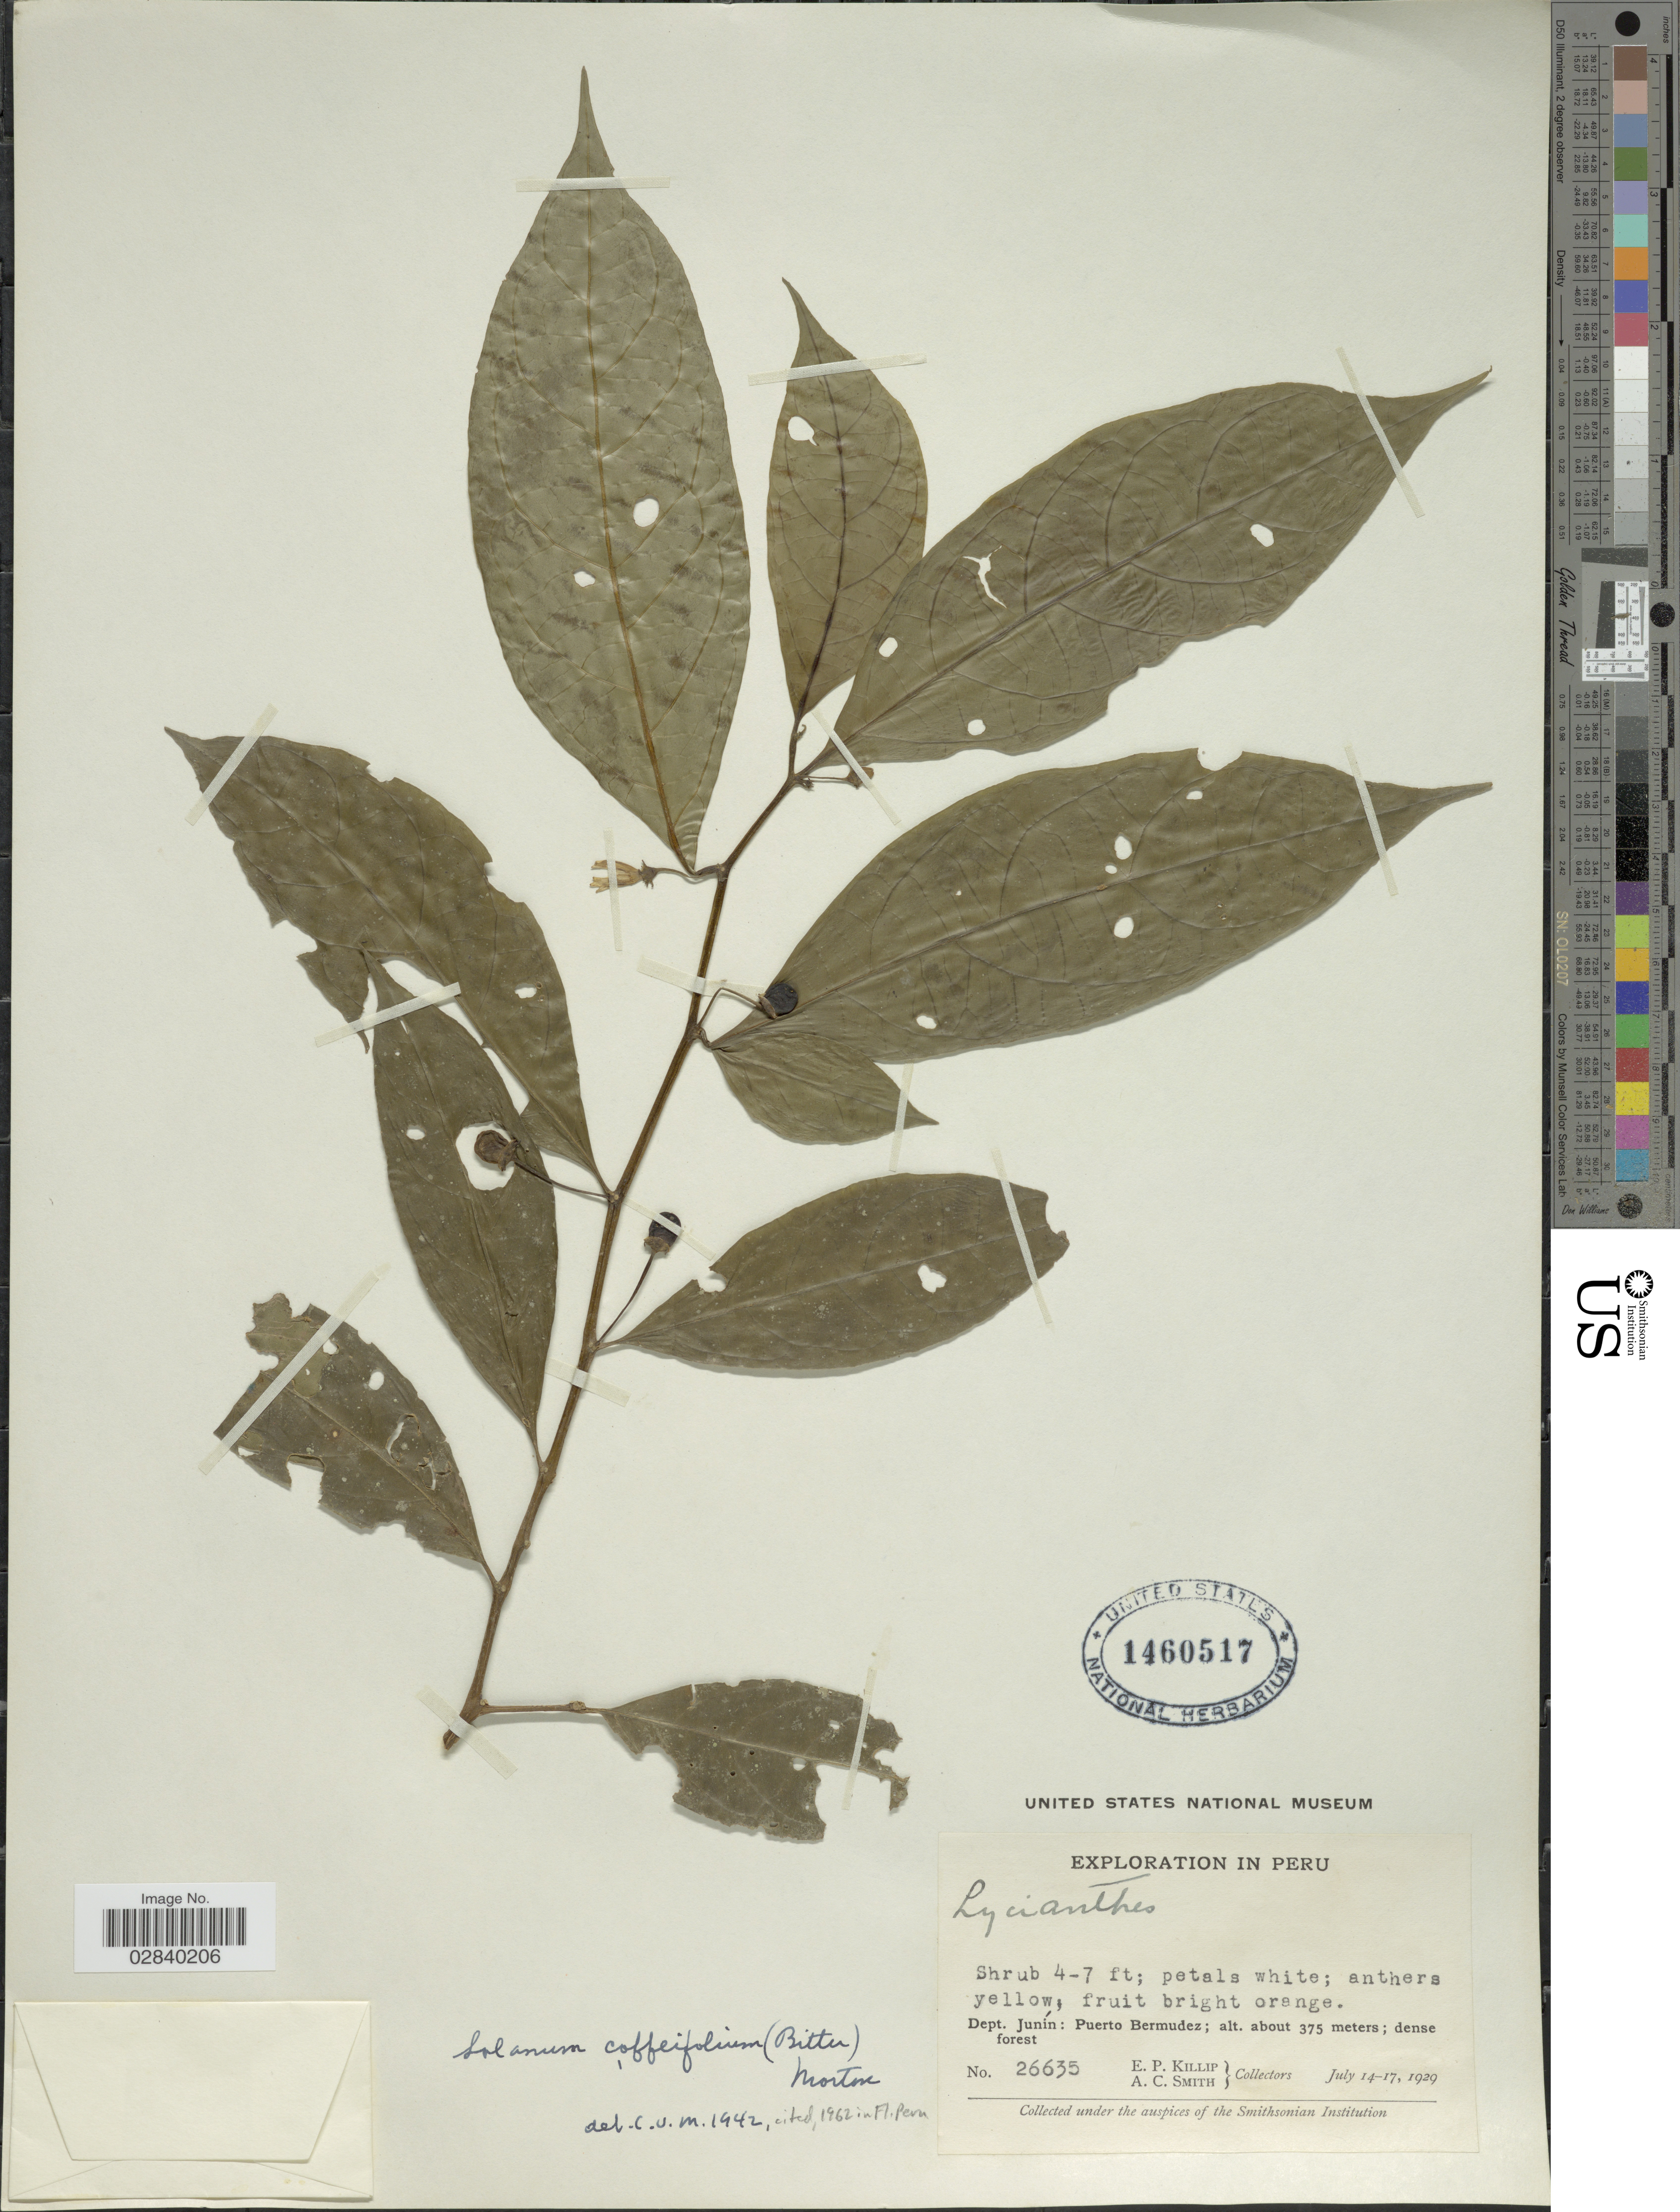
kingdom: Plantae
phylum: Tracheophyta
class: Magnoliopsida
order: Solanales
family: Solanaceae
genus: Lycianthes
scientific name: Lycianthes coffeifolia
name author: Bitter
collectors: E. P. Killip & A. C. Smith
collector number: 26635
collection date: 1929-07-14/1929-07-17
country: Peru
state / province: Junín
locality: Dept. Junín: Puerto Bermudez.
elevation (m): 375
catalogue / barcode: US 1460517